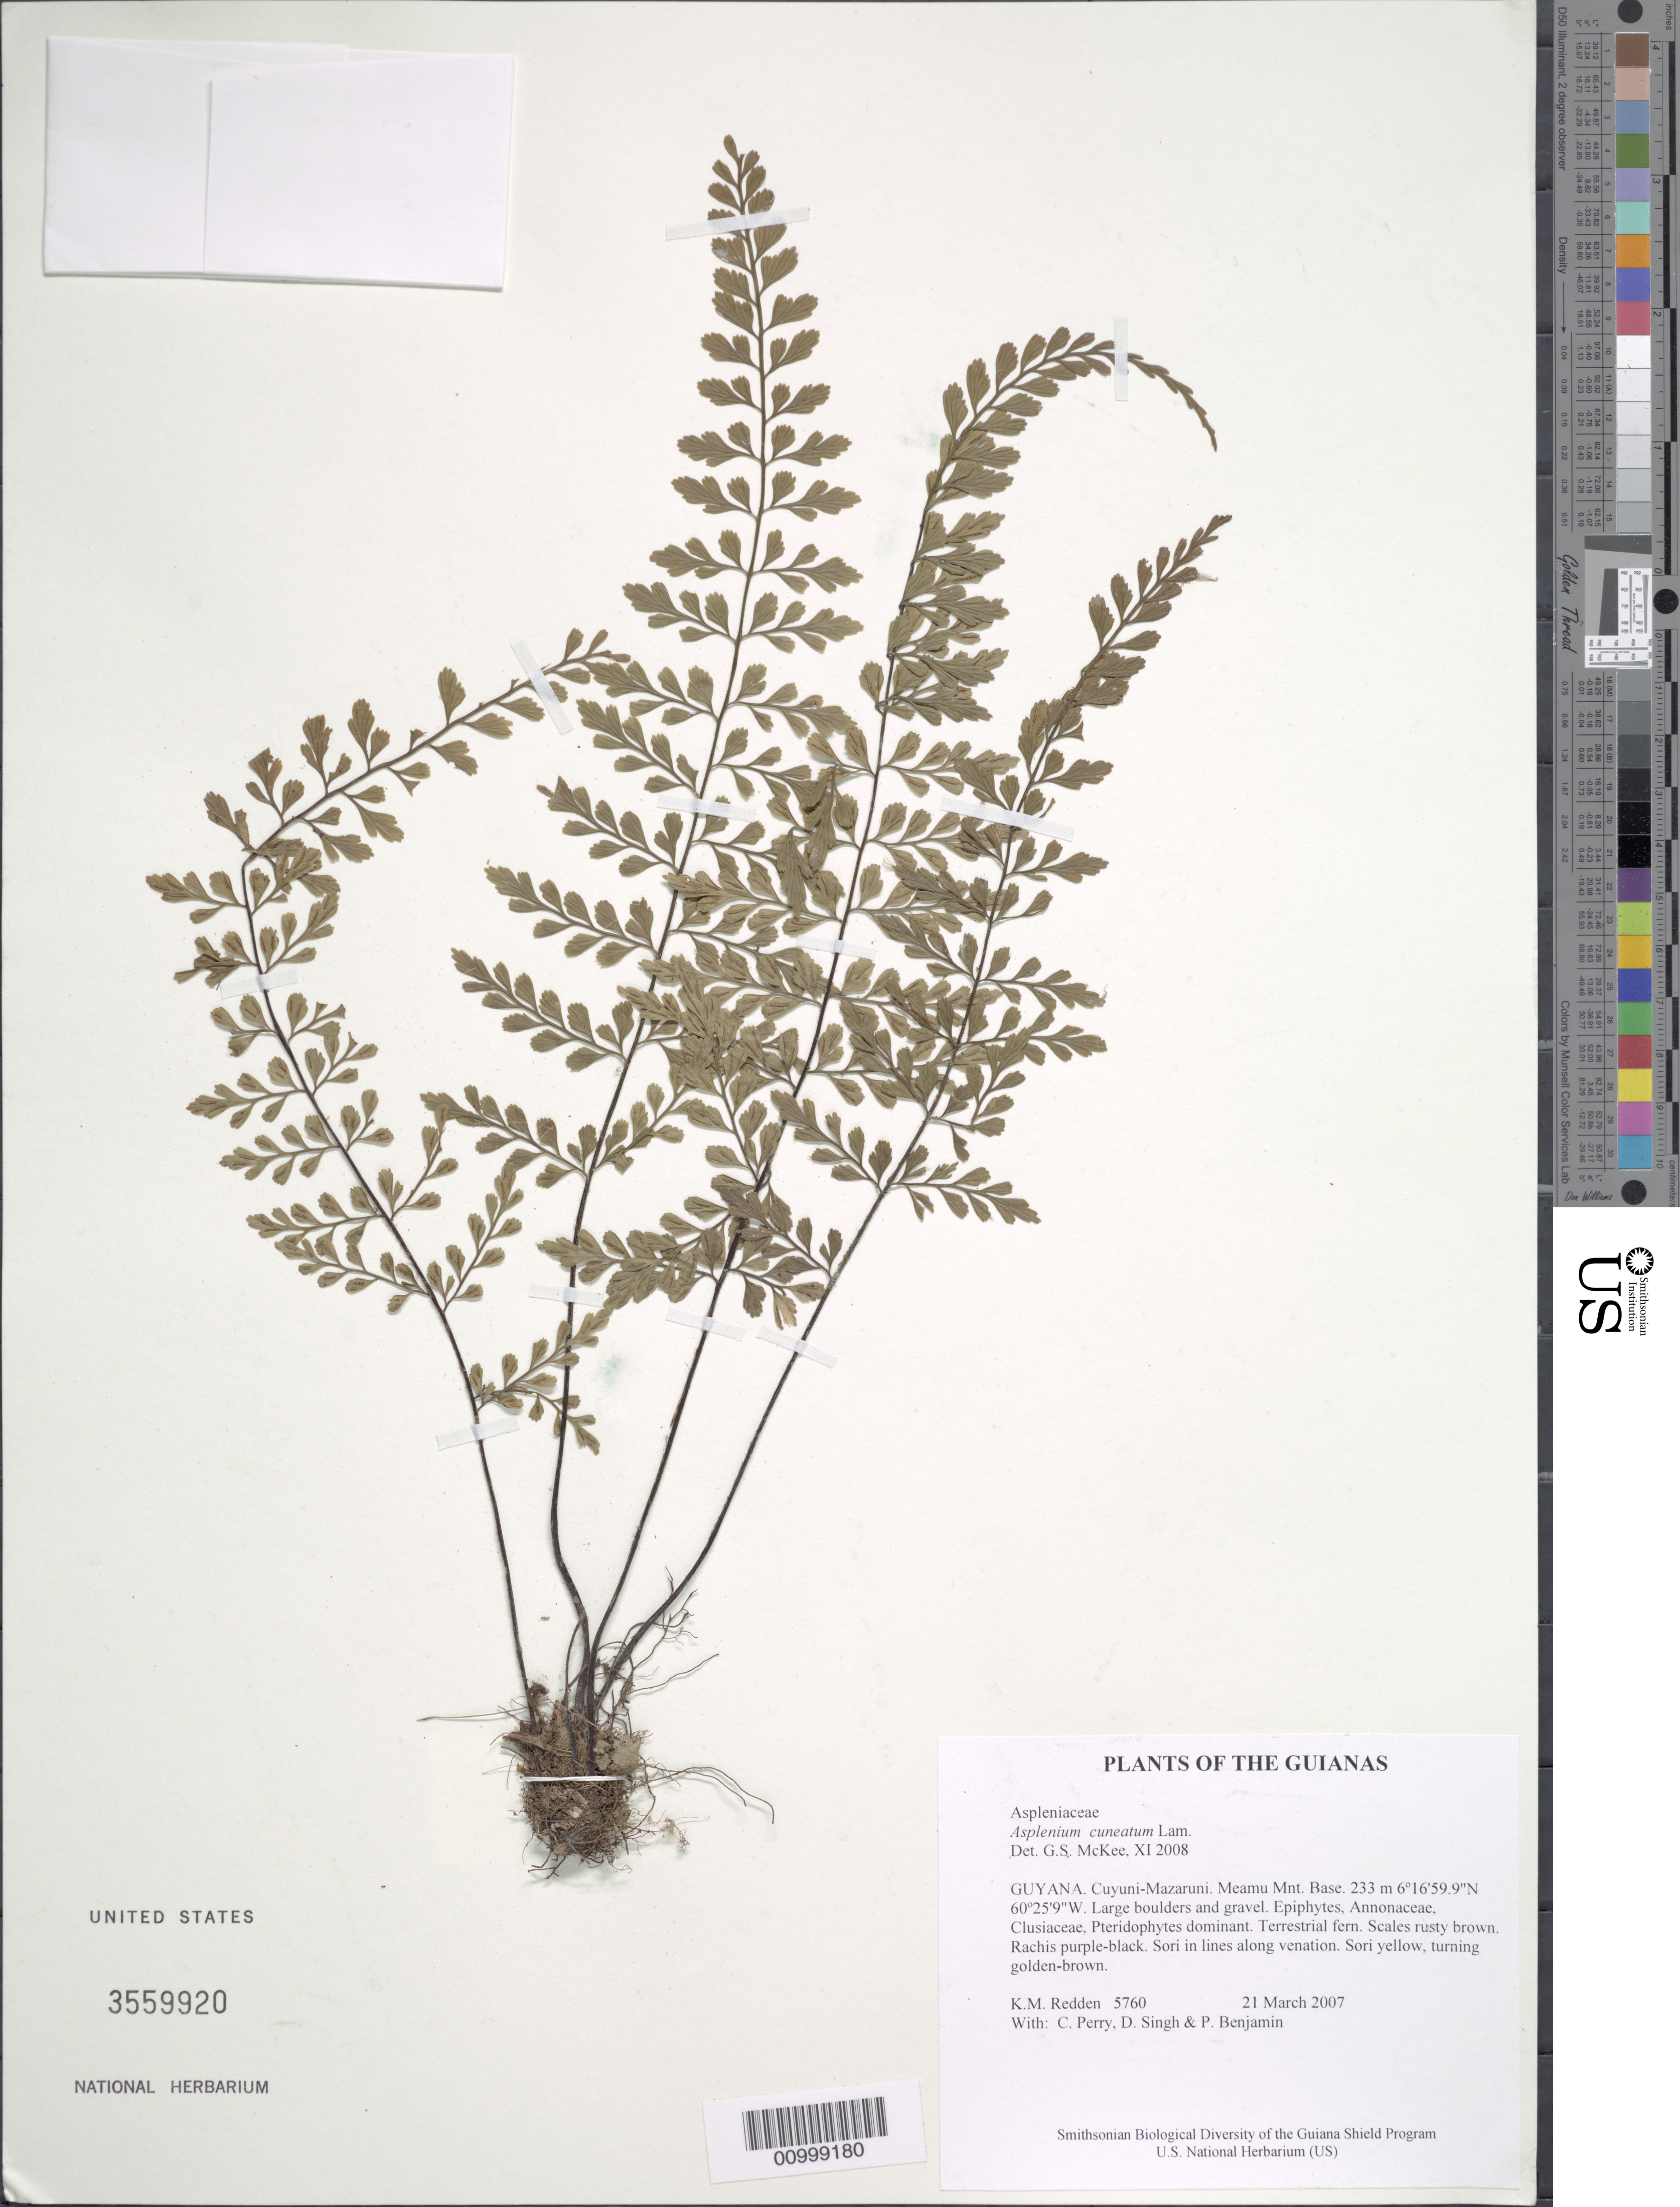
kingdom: Plantae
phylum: Tracheophyta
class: Polypodiopsida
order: Polypodiales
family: Aspleniaceae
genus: Asplenium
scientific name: Asplenium cuneatum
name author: Lam.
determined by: McKee, G. S., (US), NMNH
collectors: K. M. Redden, C. Perry, D. Singh & P. Benjamin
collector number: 5760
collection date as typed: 21 March 2007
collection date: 2007-03-21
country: Guyana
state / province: Cuyuni-Mazaruni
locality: Meamu Mnt. Base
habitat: Large boulders and gravel. Epiphytes, Annonaceae, Clusiaceae, pteridophytes dominant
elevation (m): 233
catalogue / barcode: US 3559920